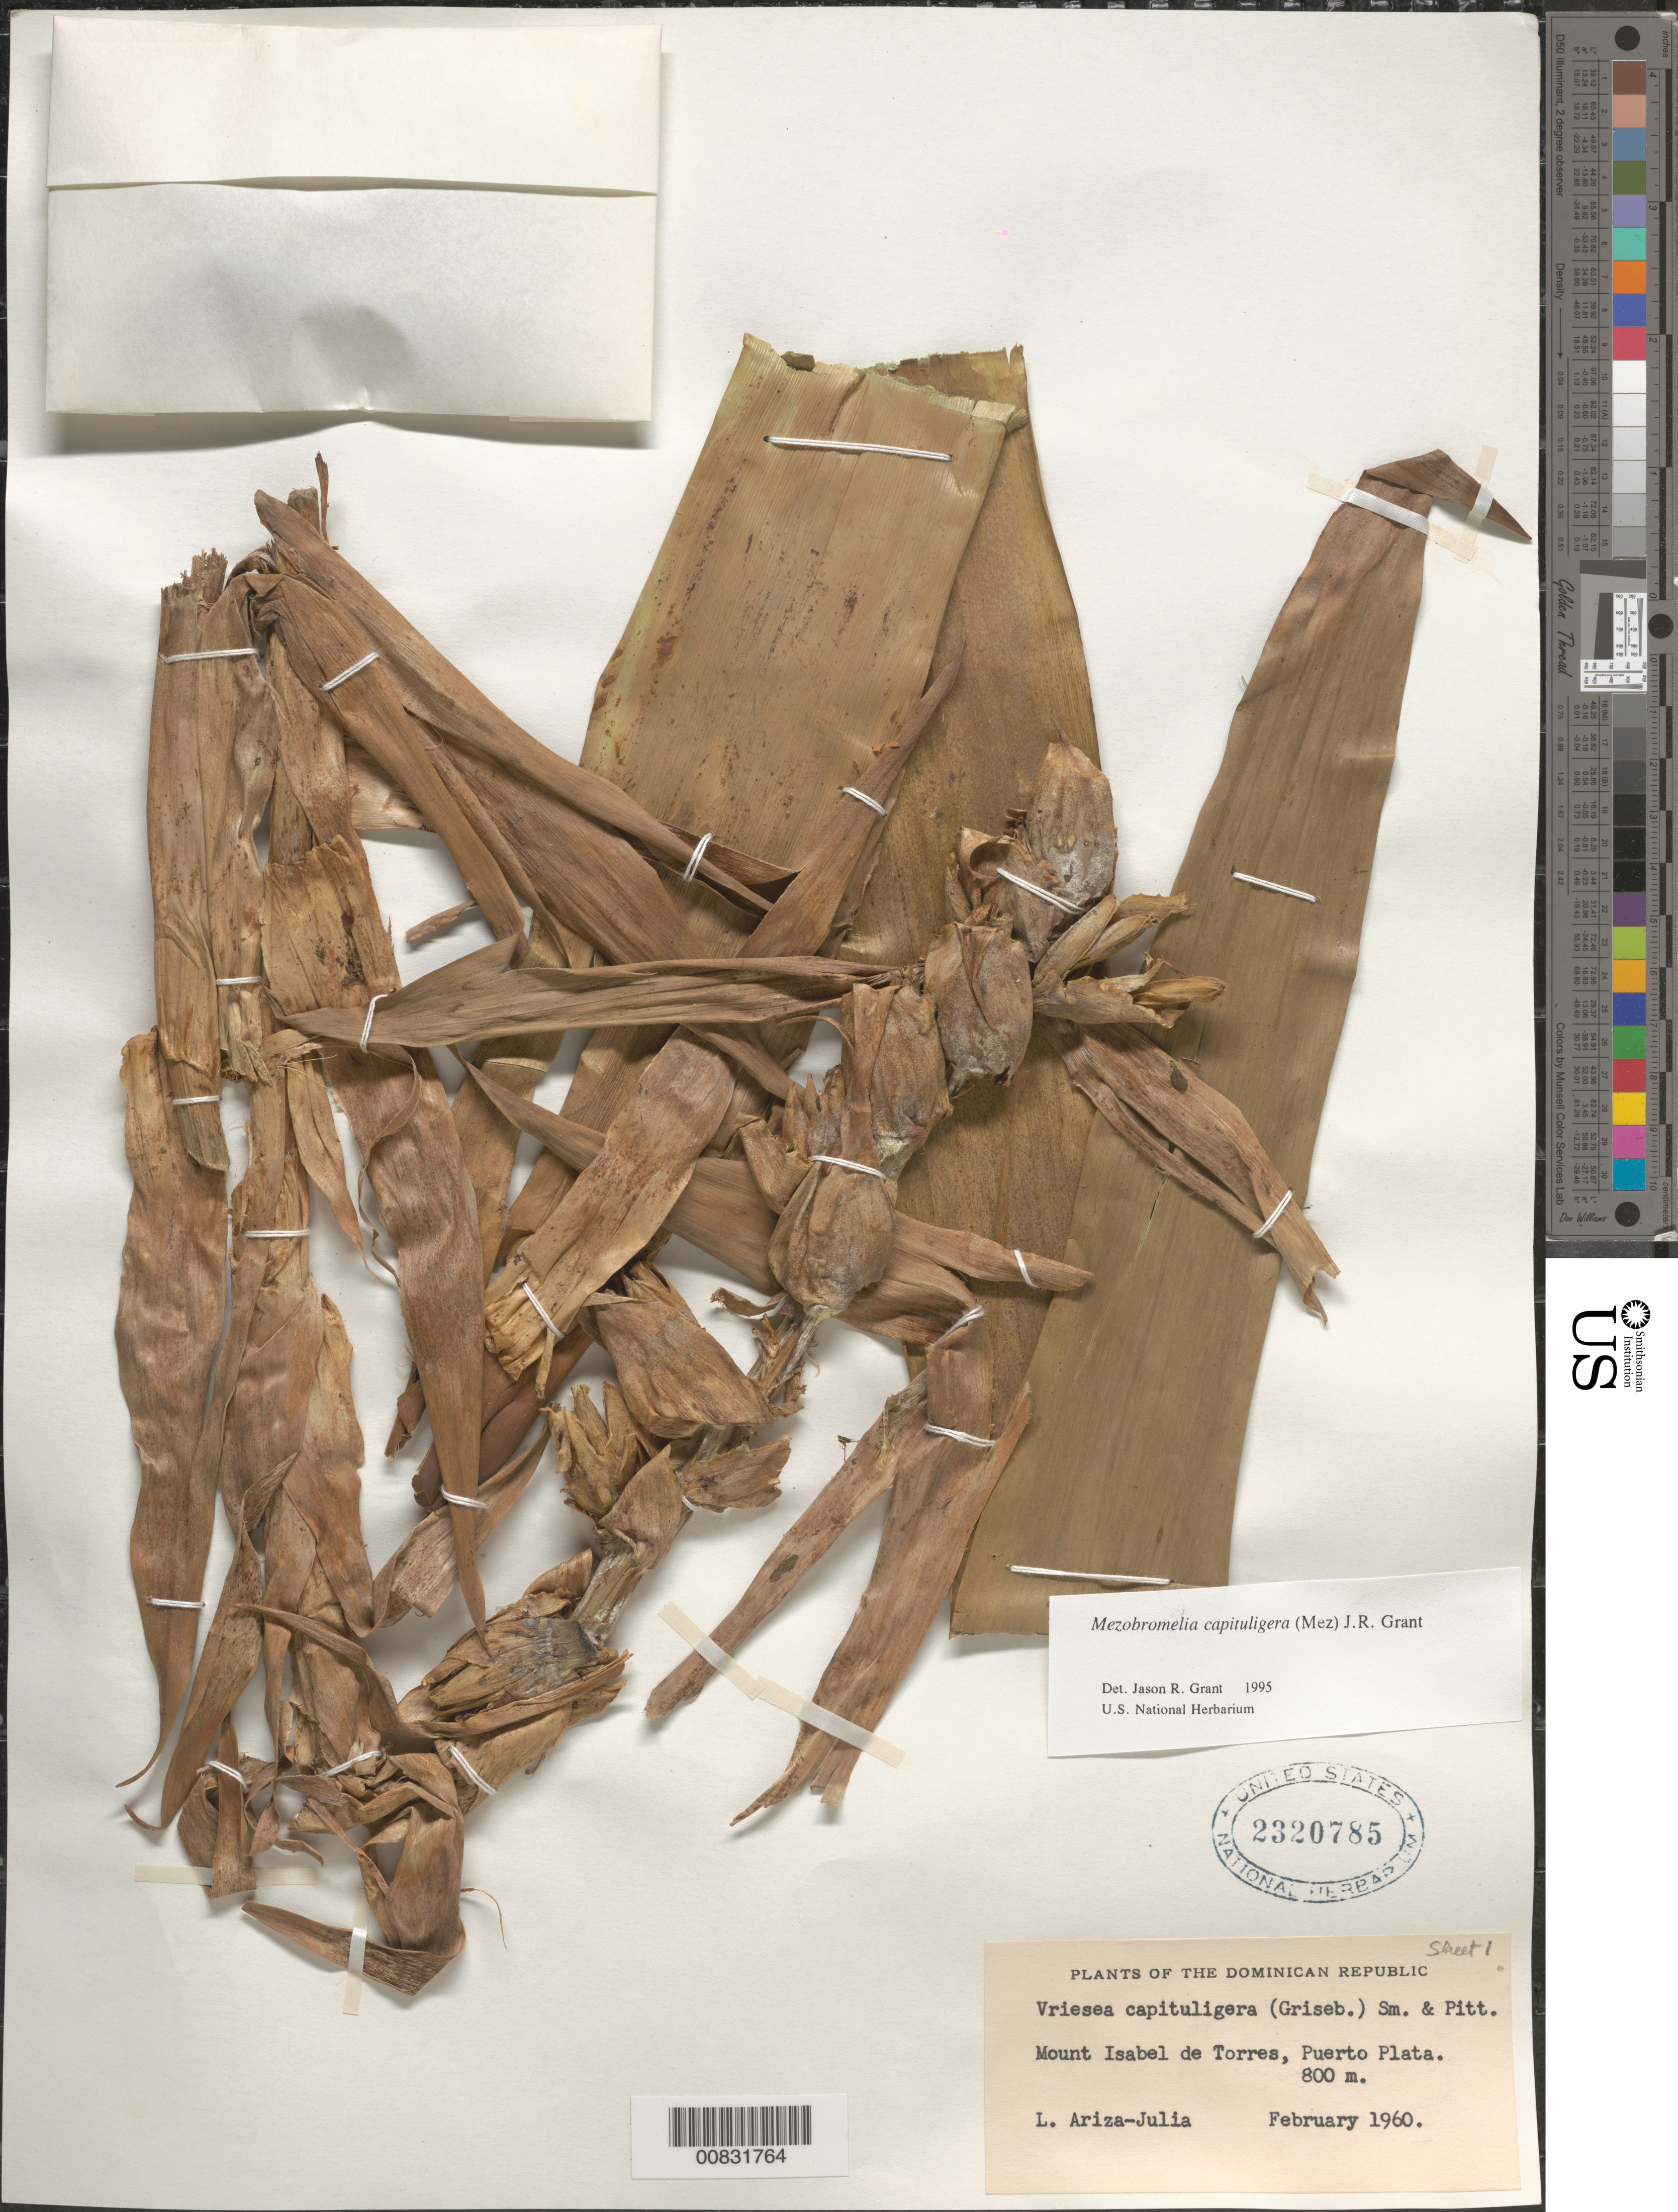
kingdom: Plantae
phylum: Tracheophyta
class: Liliopsida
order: Poales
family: Bromeliaceae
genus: Mezobromelia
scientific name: Mezobromelia capituligera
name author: (Griseb.) J.R. Grant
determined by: Grant, J. R., (SWITZERLAND)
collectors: L. Ariza-Julia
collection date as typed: Feb 1960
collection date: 1960-02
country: Dominican Republic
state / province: Puerto Plata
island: Hispaniola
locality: Mount Isabel de Torres.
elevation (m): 800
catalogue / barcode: US 2320785